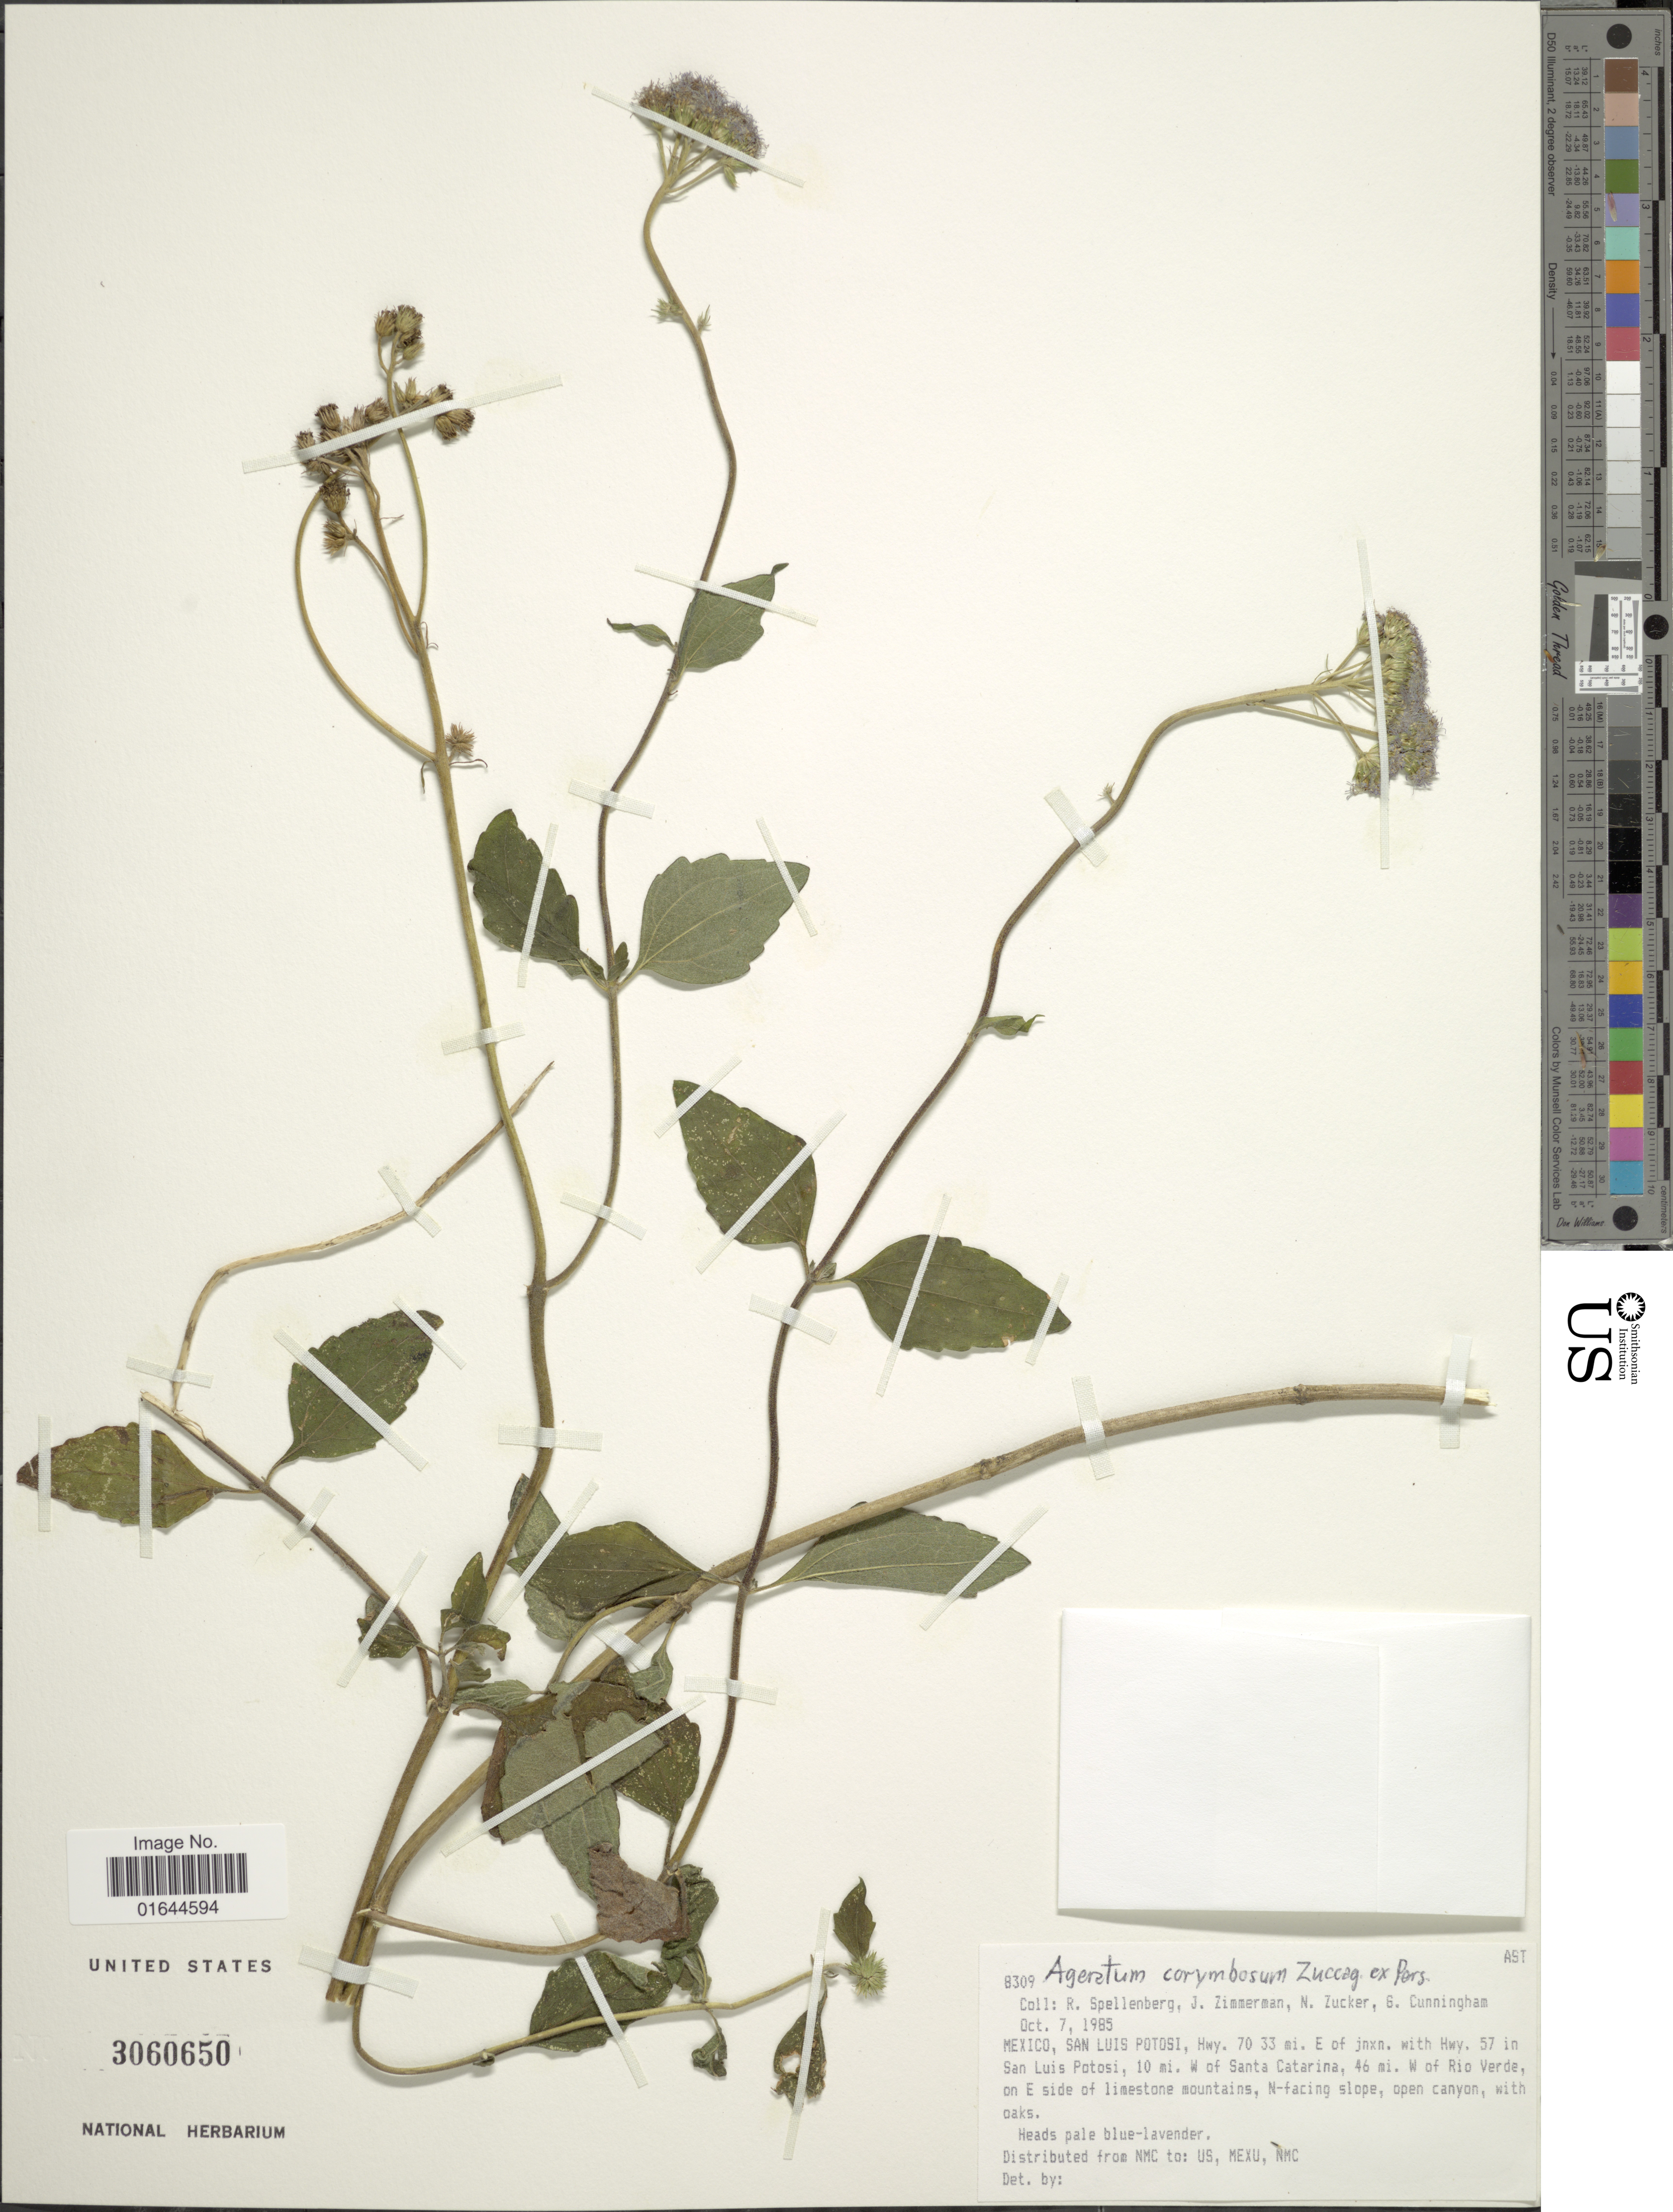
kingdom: Plantae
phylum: Tracheophyta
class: Magnoliopsida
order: Asterales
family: Asteraceae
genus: Ageratum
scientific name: Ageratum corymbosum f. corymbosum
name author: Zuccagni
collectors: R. Spellenberg, J. Zimmerman, N. Zucker & G. Cunningham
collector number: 8309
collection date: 1985-10-07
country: Mexico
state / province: San Luis Potosí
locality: Mexico, San Luis Potosi, Hwy, 70.33 si. E. of jnxn, with Hwy. 57 in San Luis Potosi, 10 mi. W of Santa Catarina, 46 mi. W of Rio Verder on E side of limestone mountains, N-facing slope.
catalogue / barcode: US 3060650